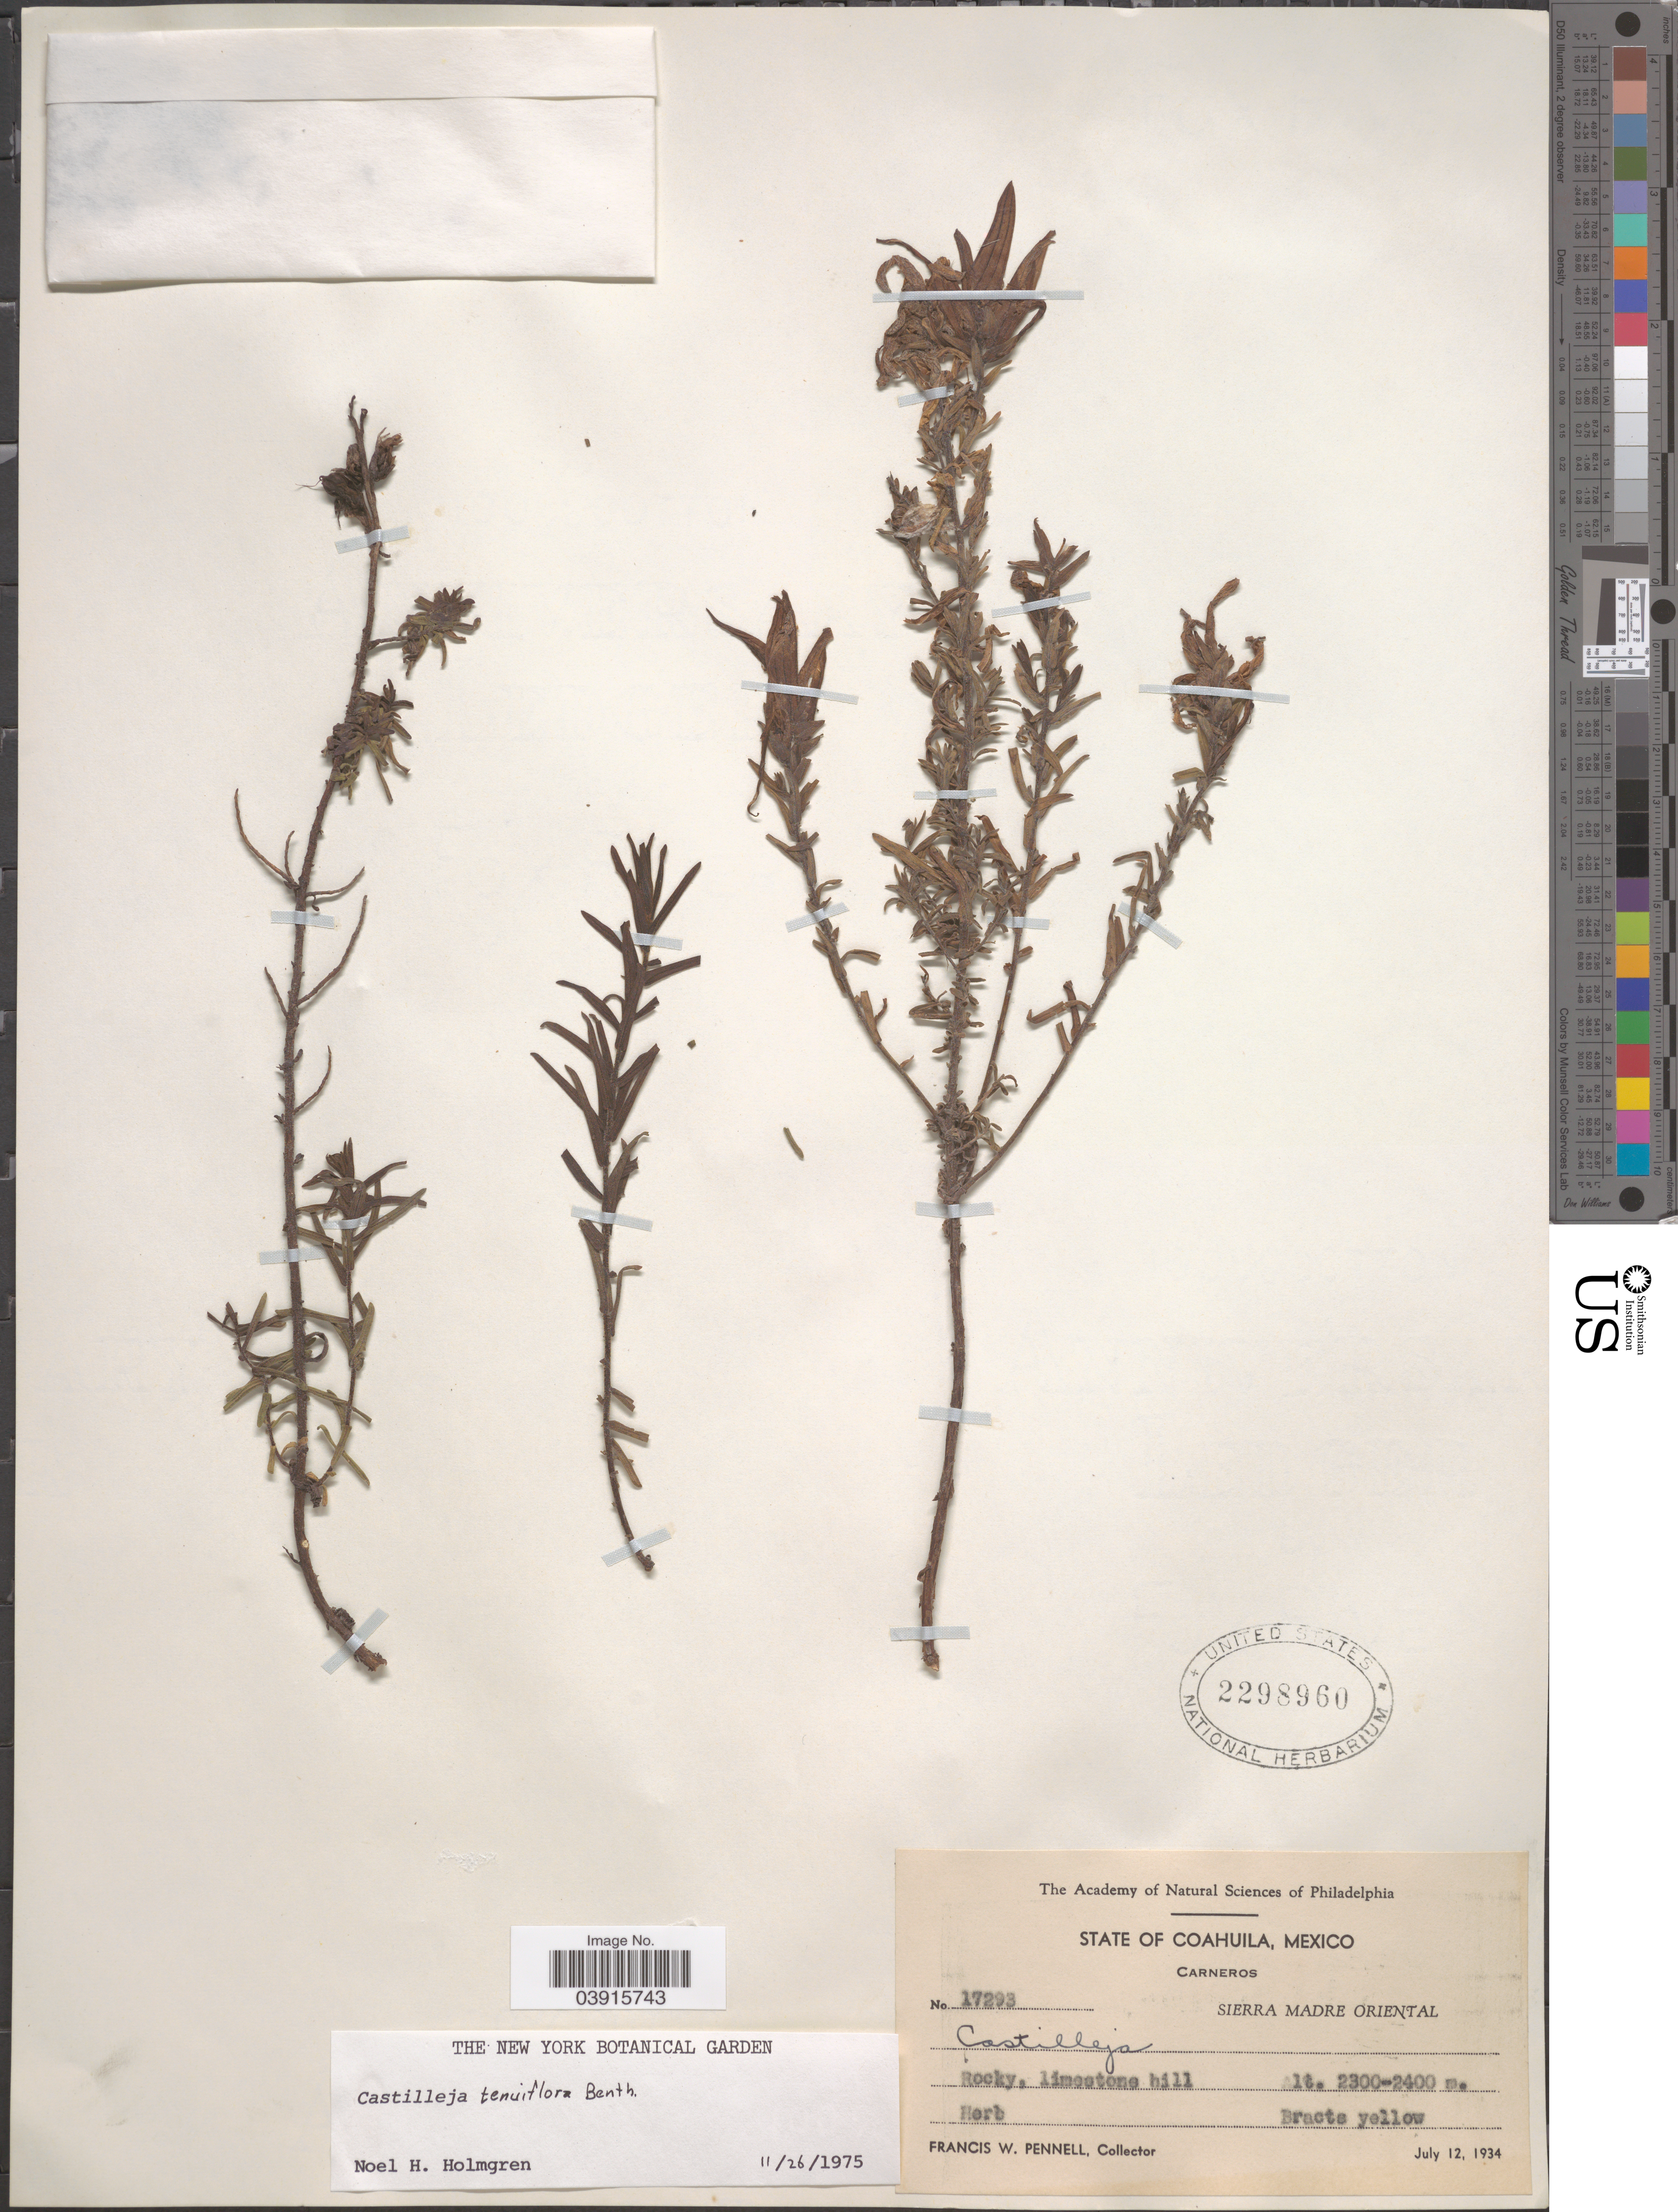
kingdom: Plantae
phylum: Tracheophyta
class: Magnoliopsida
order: Lamiales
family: Orobanchaceae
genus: Castilleja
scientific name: Castilleja tenuiflora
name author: Benth.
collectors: F. W. Pennell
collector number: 17293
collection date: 1934-07-12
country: Mexico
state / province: Coahuila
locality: Carneros, Sierra Madre Oriental.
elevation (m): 2300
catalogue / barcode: US 2298960